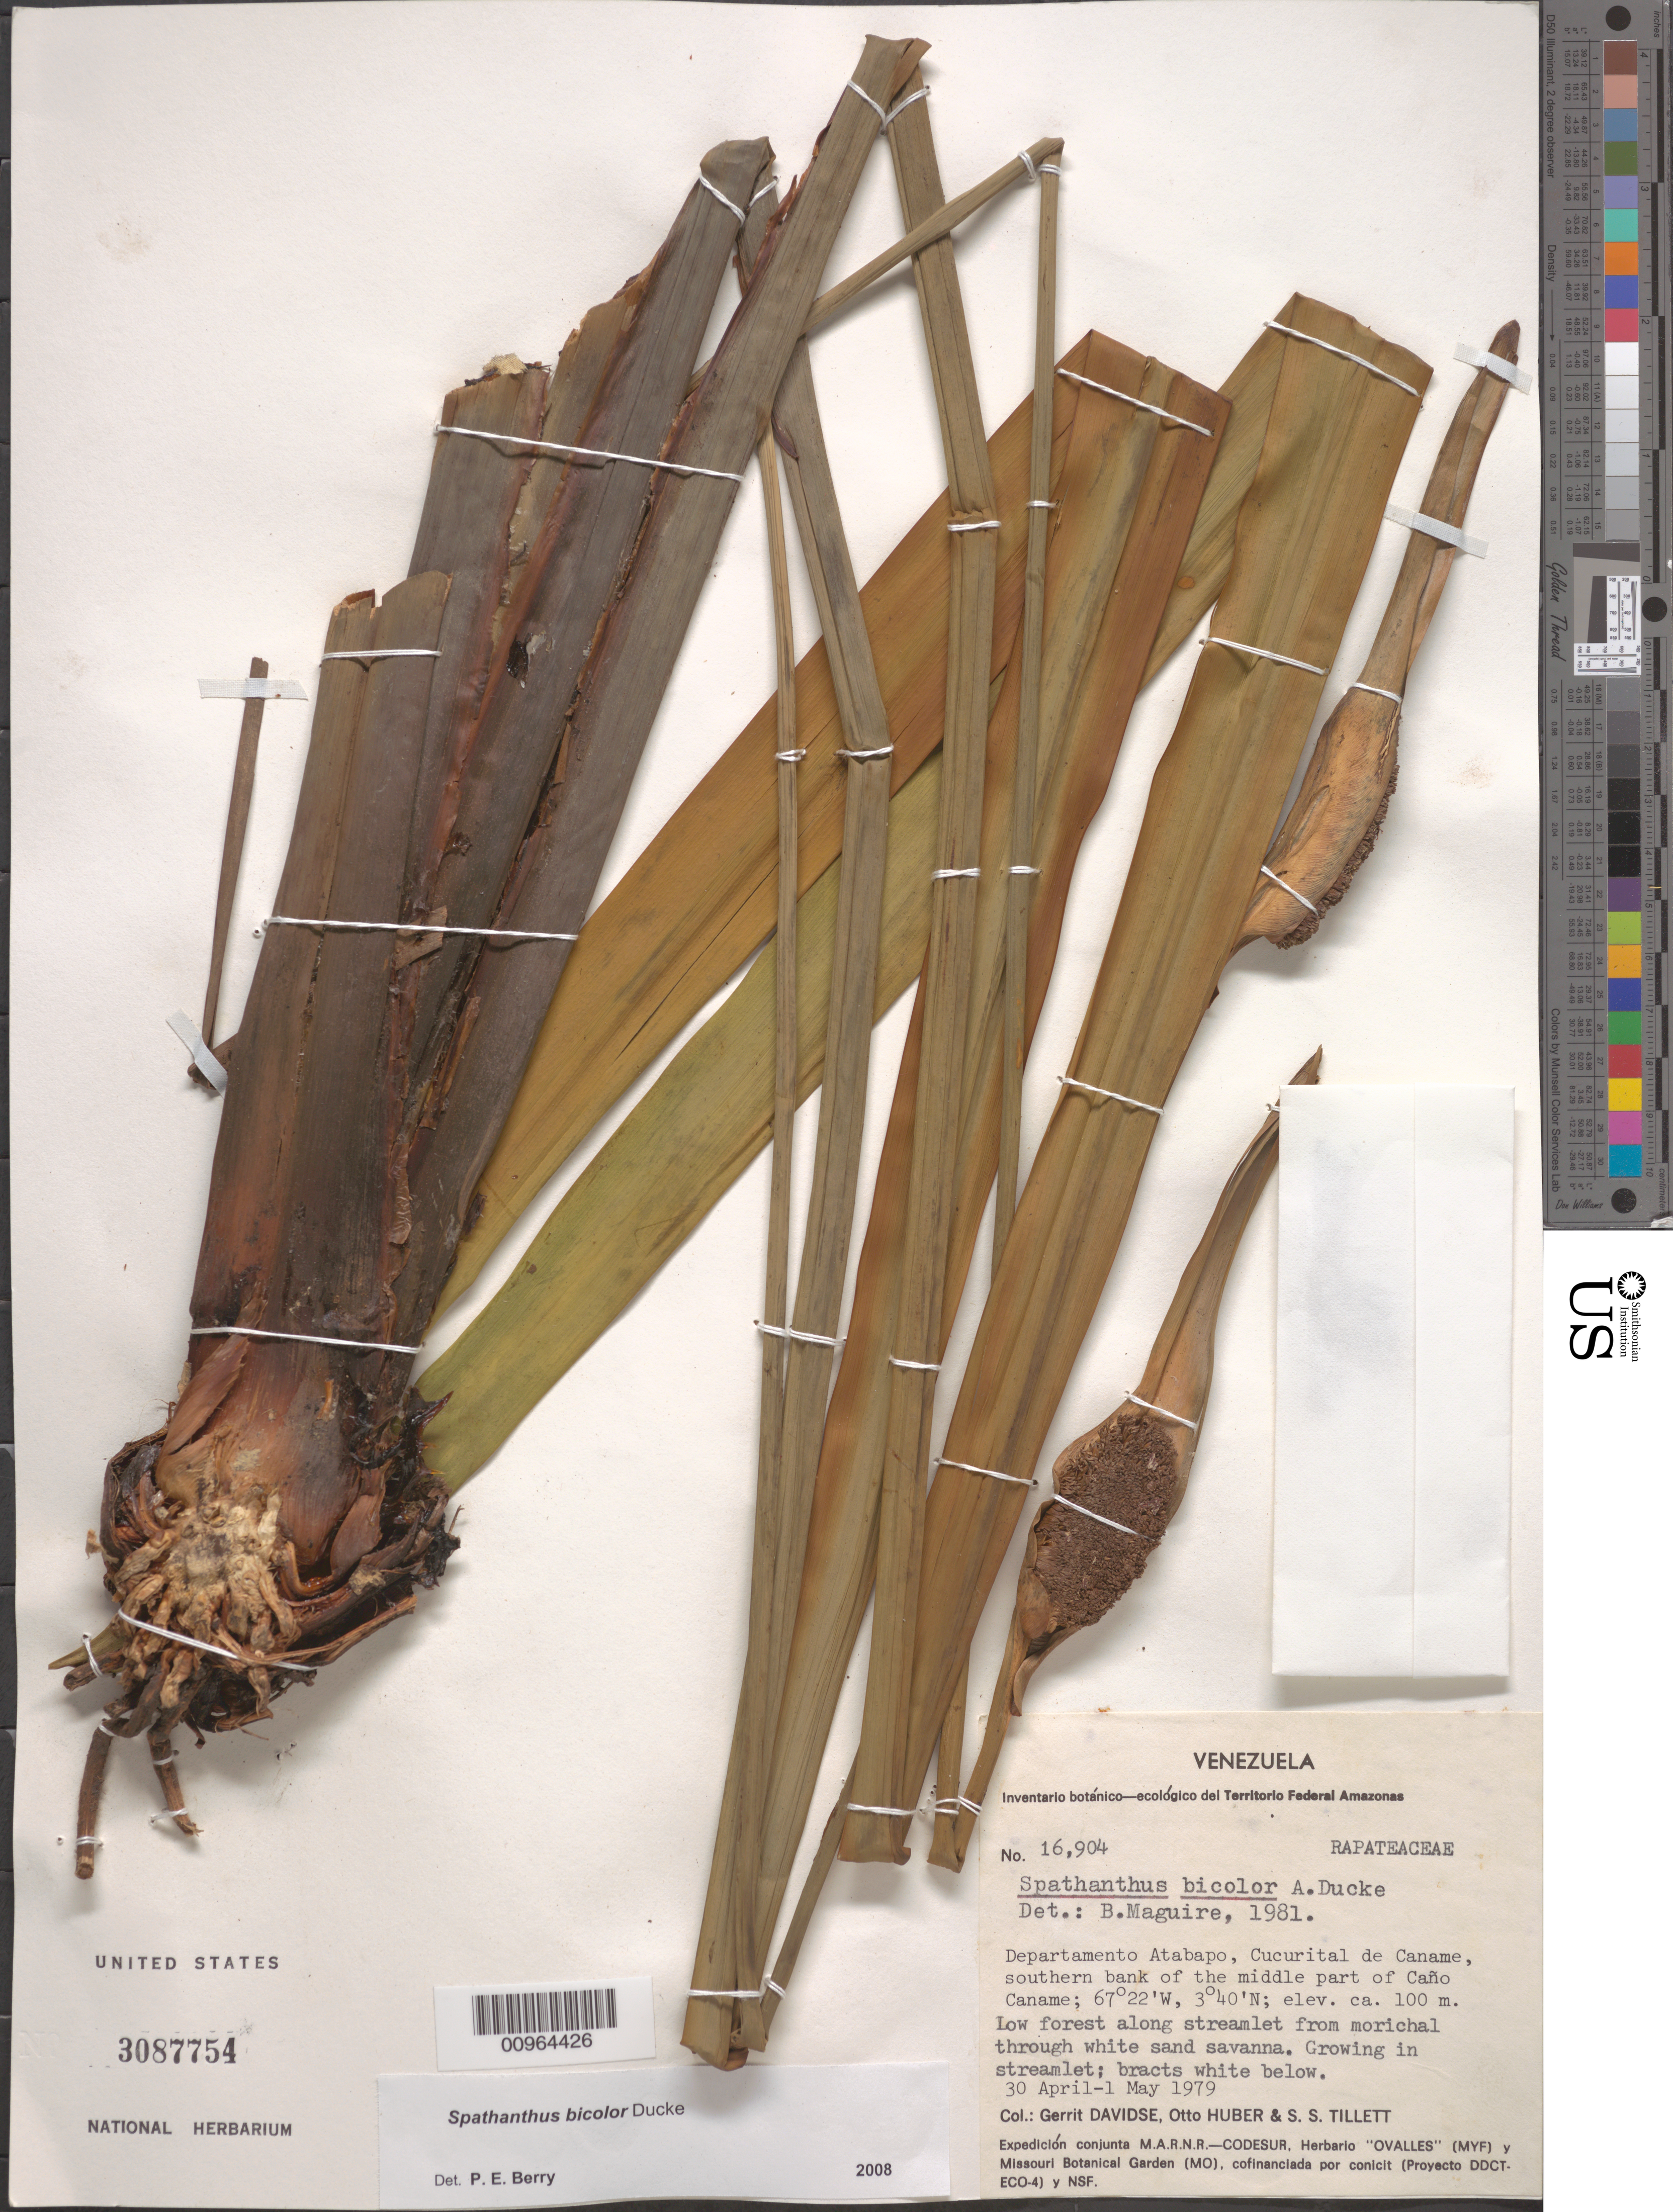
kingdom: Plantae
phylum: Tracheophyta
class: Liliopsida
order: Poales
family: Rapateaceae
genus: Spathanthus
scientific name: Spathanthus bicolor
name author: Ducke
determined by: Berry, P. E., (WIS), University of Wisconsin - Madison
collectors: G. Davidse, O. Huber & S. S. Tillett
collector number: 16904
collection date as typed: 30-Apr-79 to 1-May-79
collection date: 1979-04-30/1979-05-01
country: Venezuela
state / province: Amazonas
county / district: Atabapo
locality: Cucurital de Caname, southern bank of the middle part of Caño Caname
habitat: Low forest along streamlet from morichal thorugh white sand savanna. Growing in streamlet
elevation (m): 100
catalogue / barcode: US 3087754